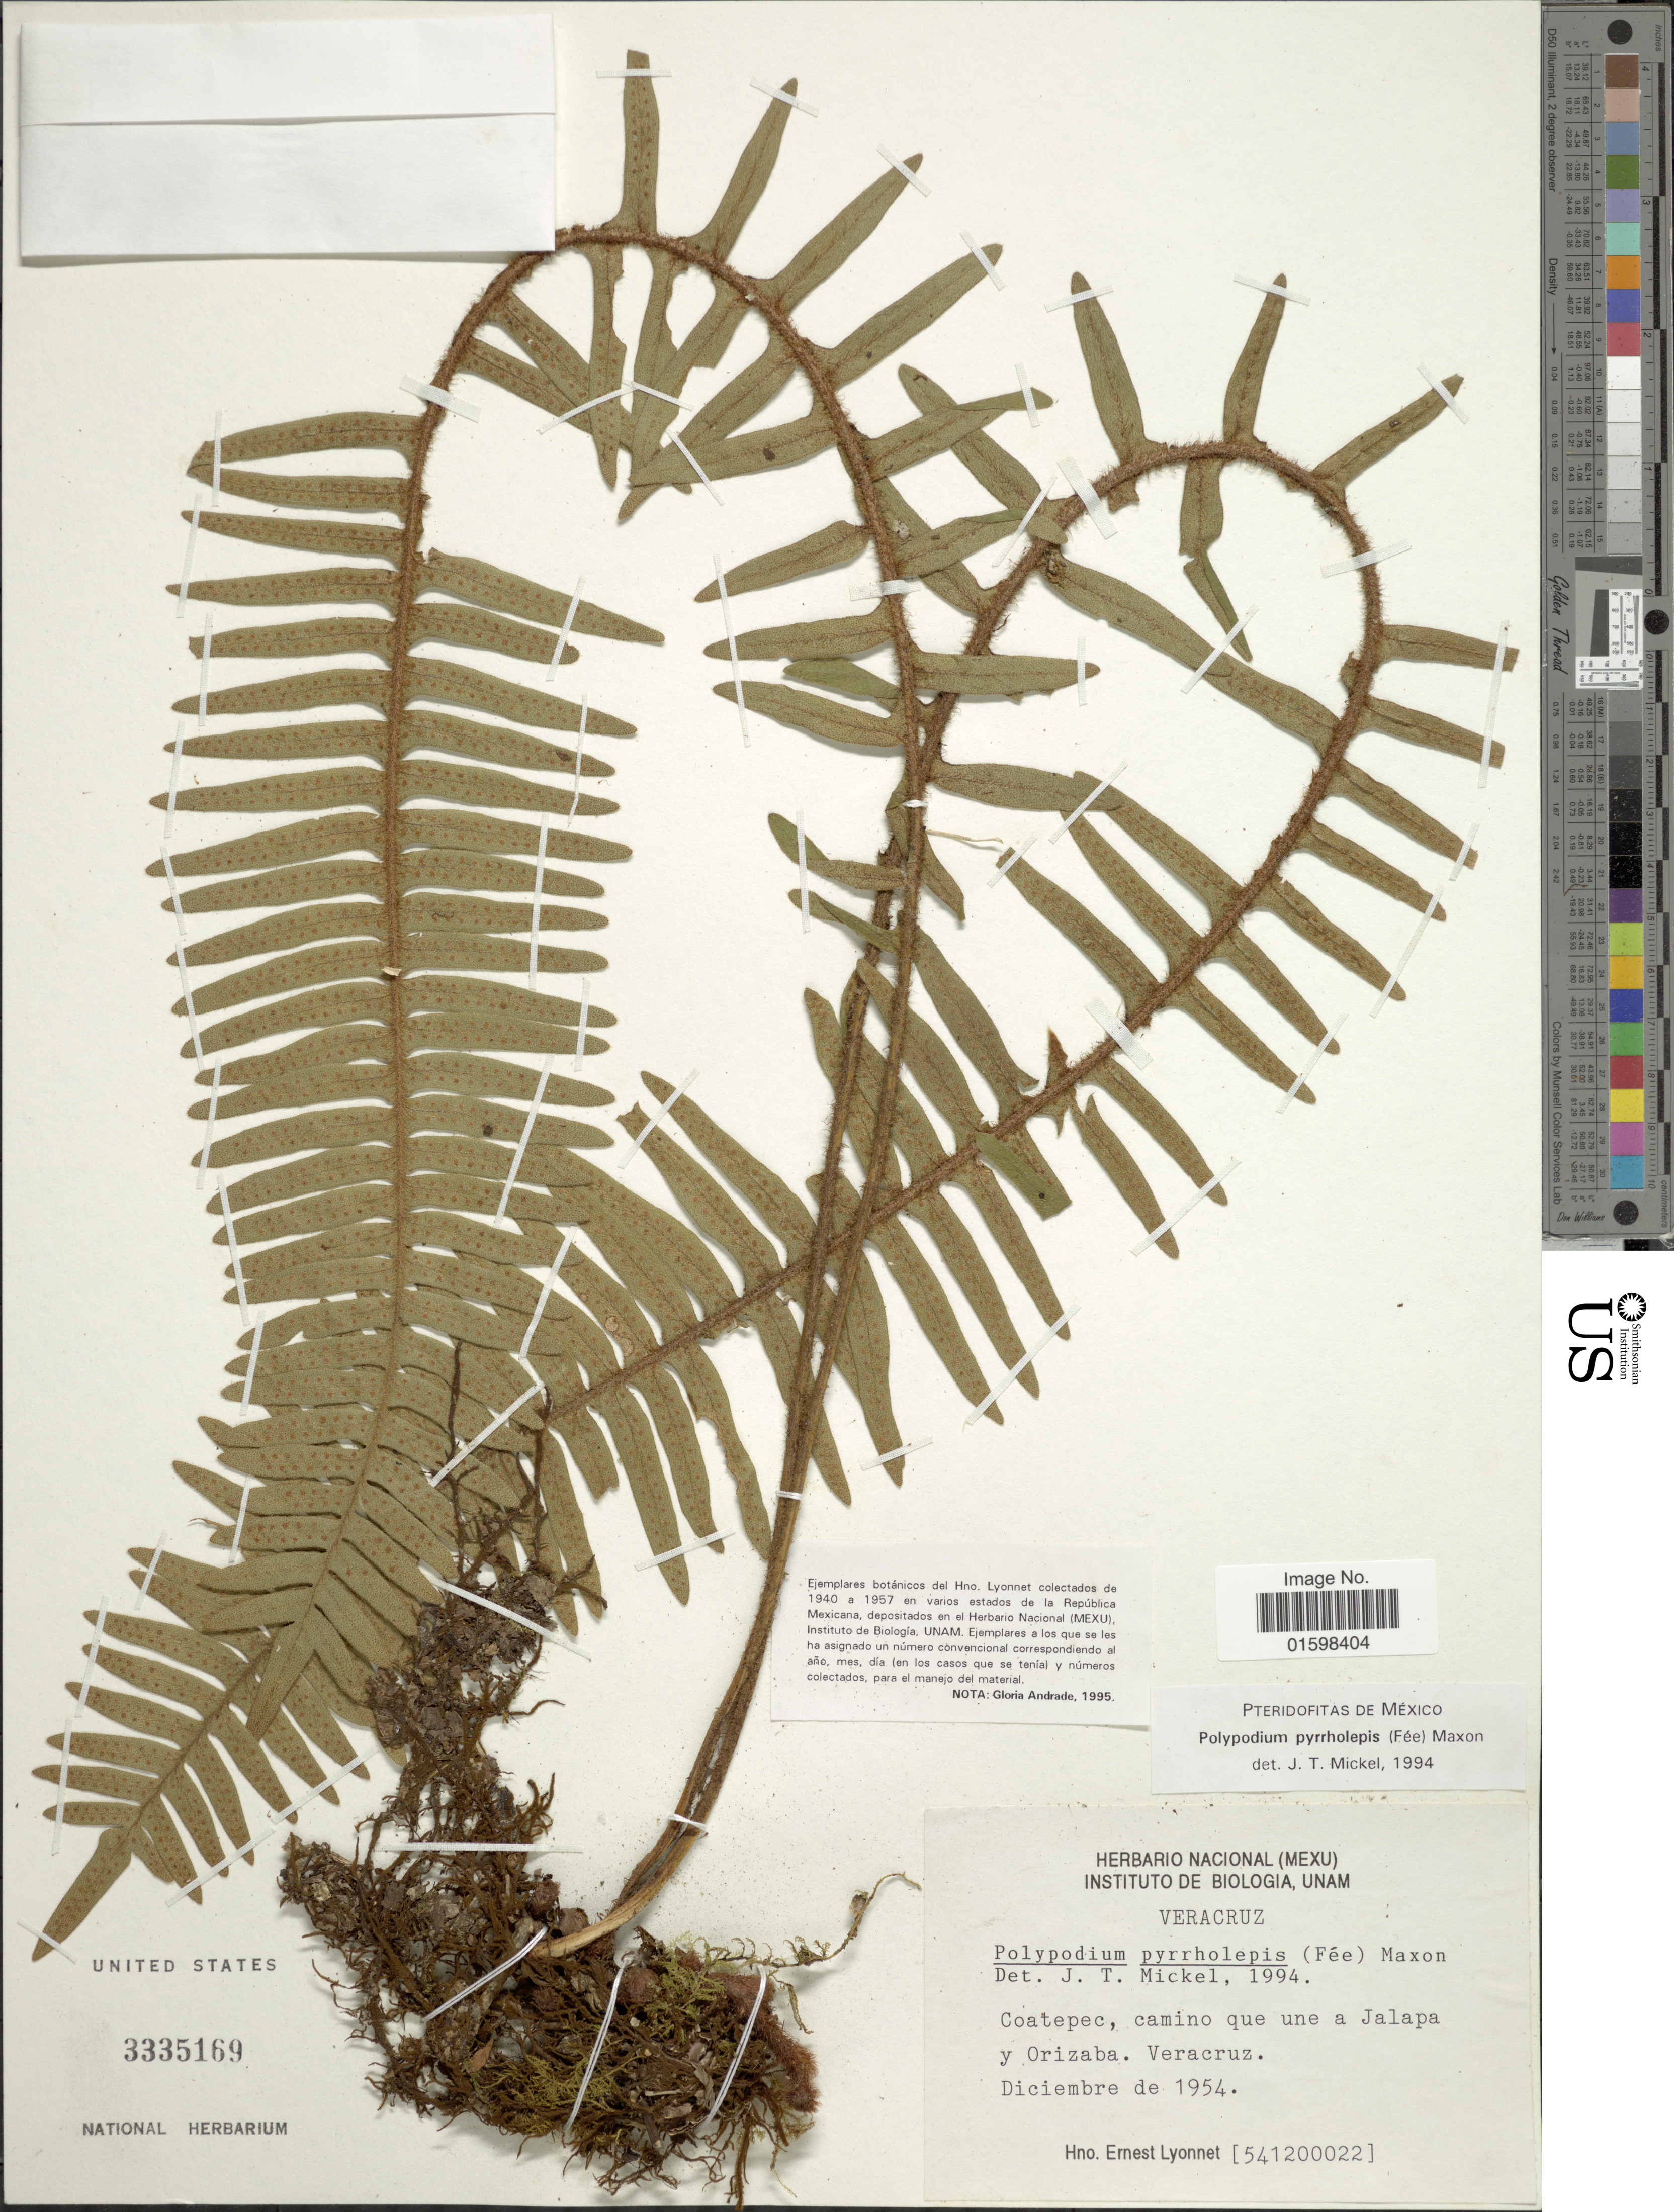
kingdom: Plantae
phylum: Tracheophyta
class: Polypodiopsida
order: Polypodiales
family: Polypodiaceae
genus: Pleopeltis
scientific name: Pleopeltis pyrrholepis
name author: (Fée) A.R. Sm. & Tejero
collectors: Bro. E. Lyonnet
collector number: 541200022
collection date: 1954-12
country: Mexico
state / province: Veracruz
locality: Vera Cruz, Coatepec, camino que une a Jalapa y Orizaba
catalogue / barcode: US 3335169